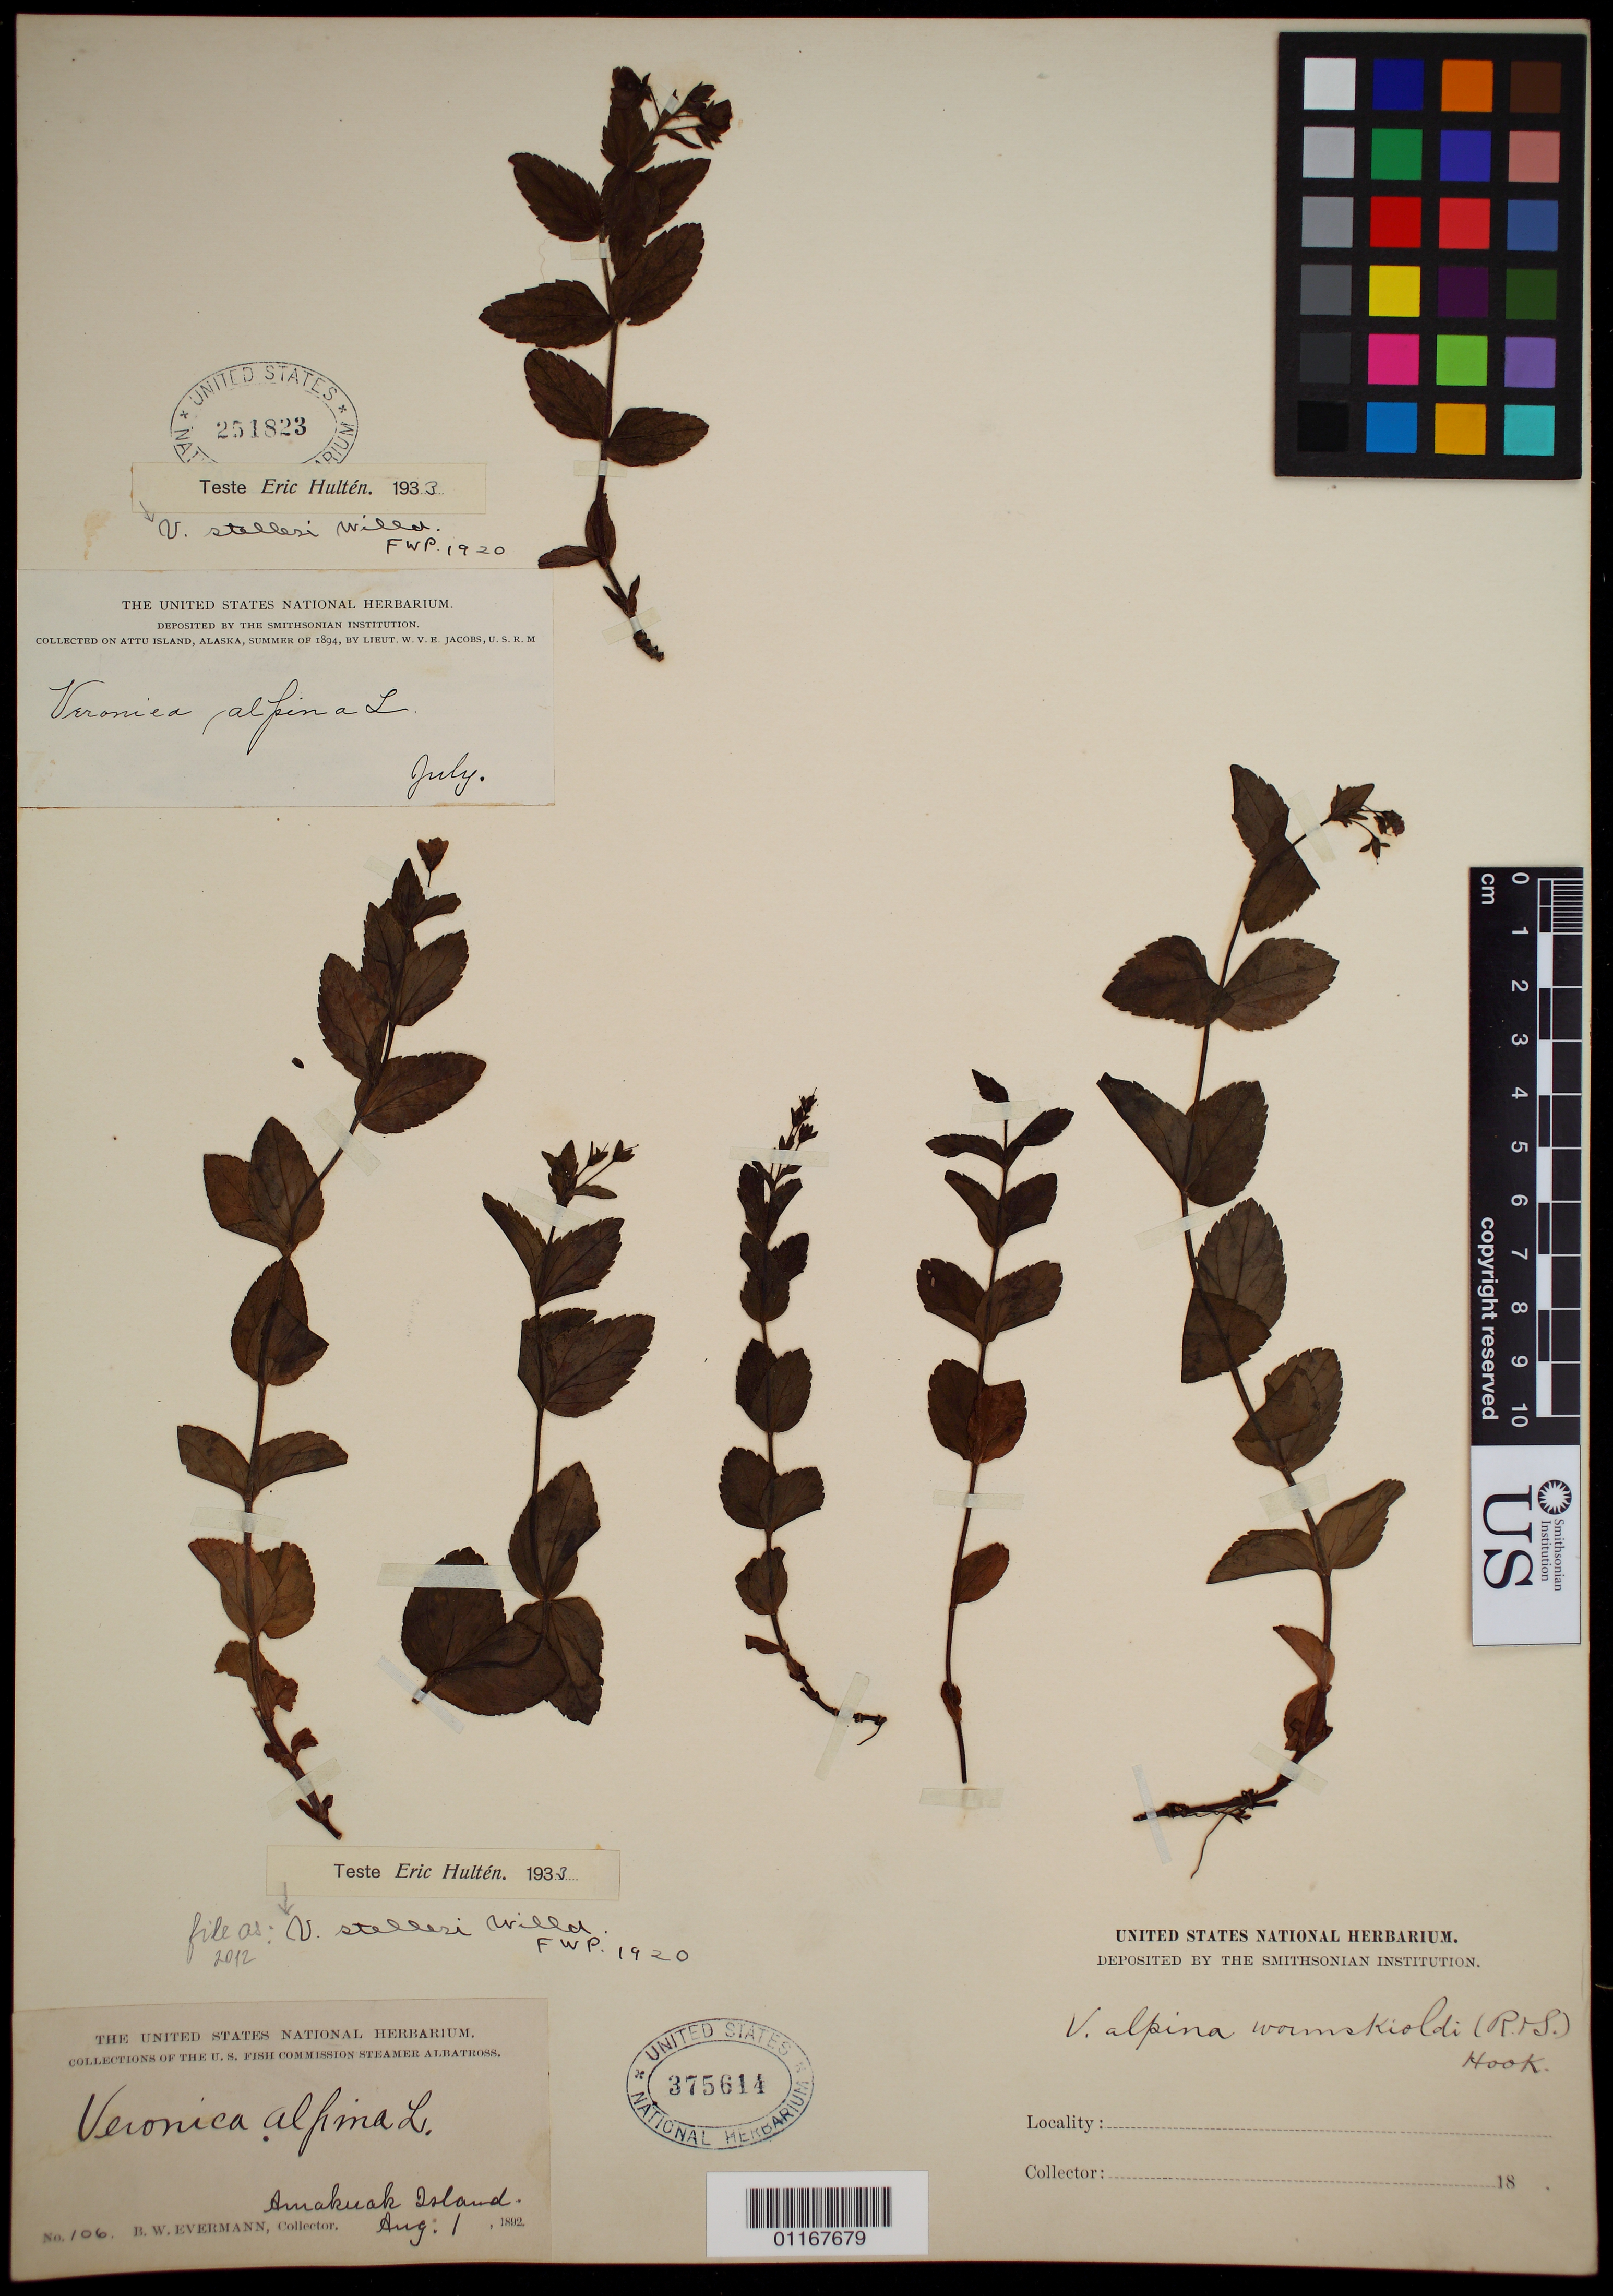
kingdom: Plantae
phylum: Tracheophyta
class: Magnoliopsida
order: Lamiales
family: Plantaginaceae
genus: Veronica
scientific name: Veronica stelleri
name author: Pall.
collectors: B. W. Evermann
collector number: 106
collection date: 1892-08-01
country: United States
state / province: Alaska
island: Amakuak Island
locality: Amakuak Island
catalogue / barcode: US 375614